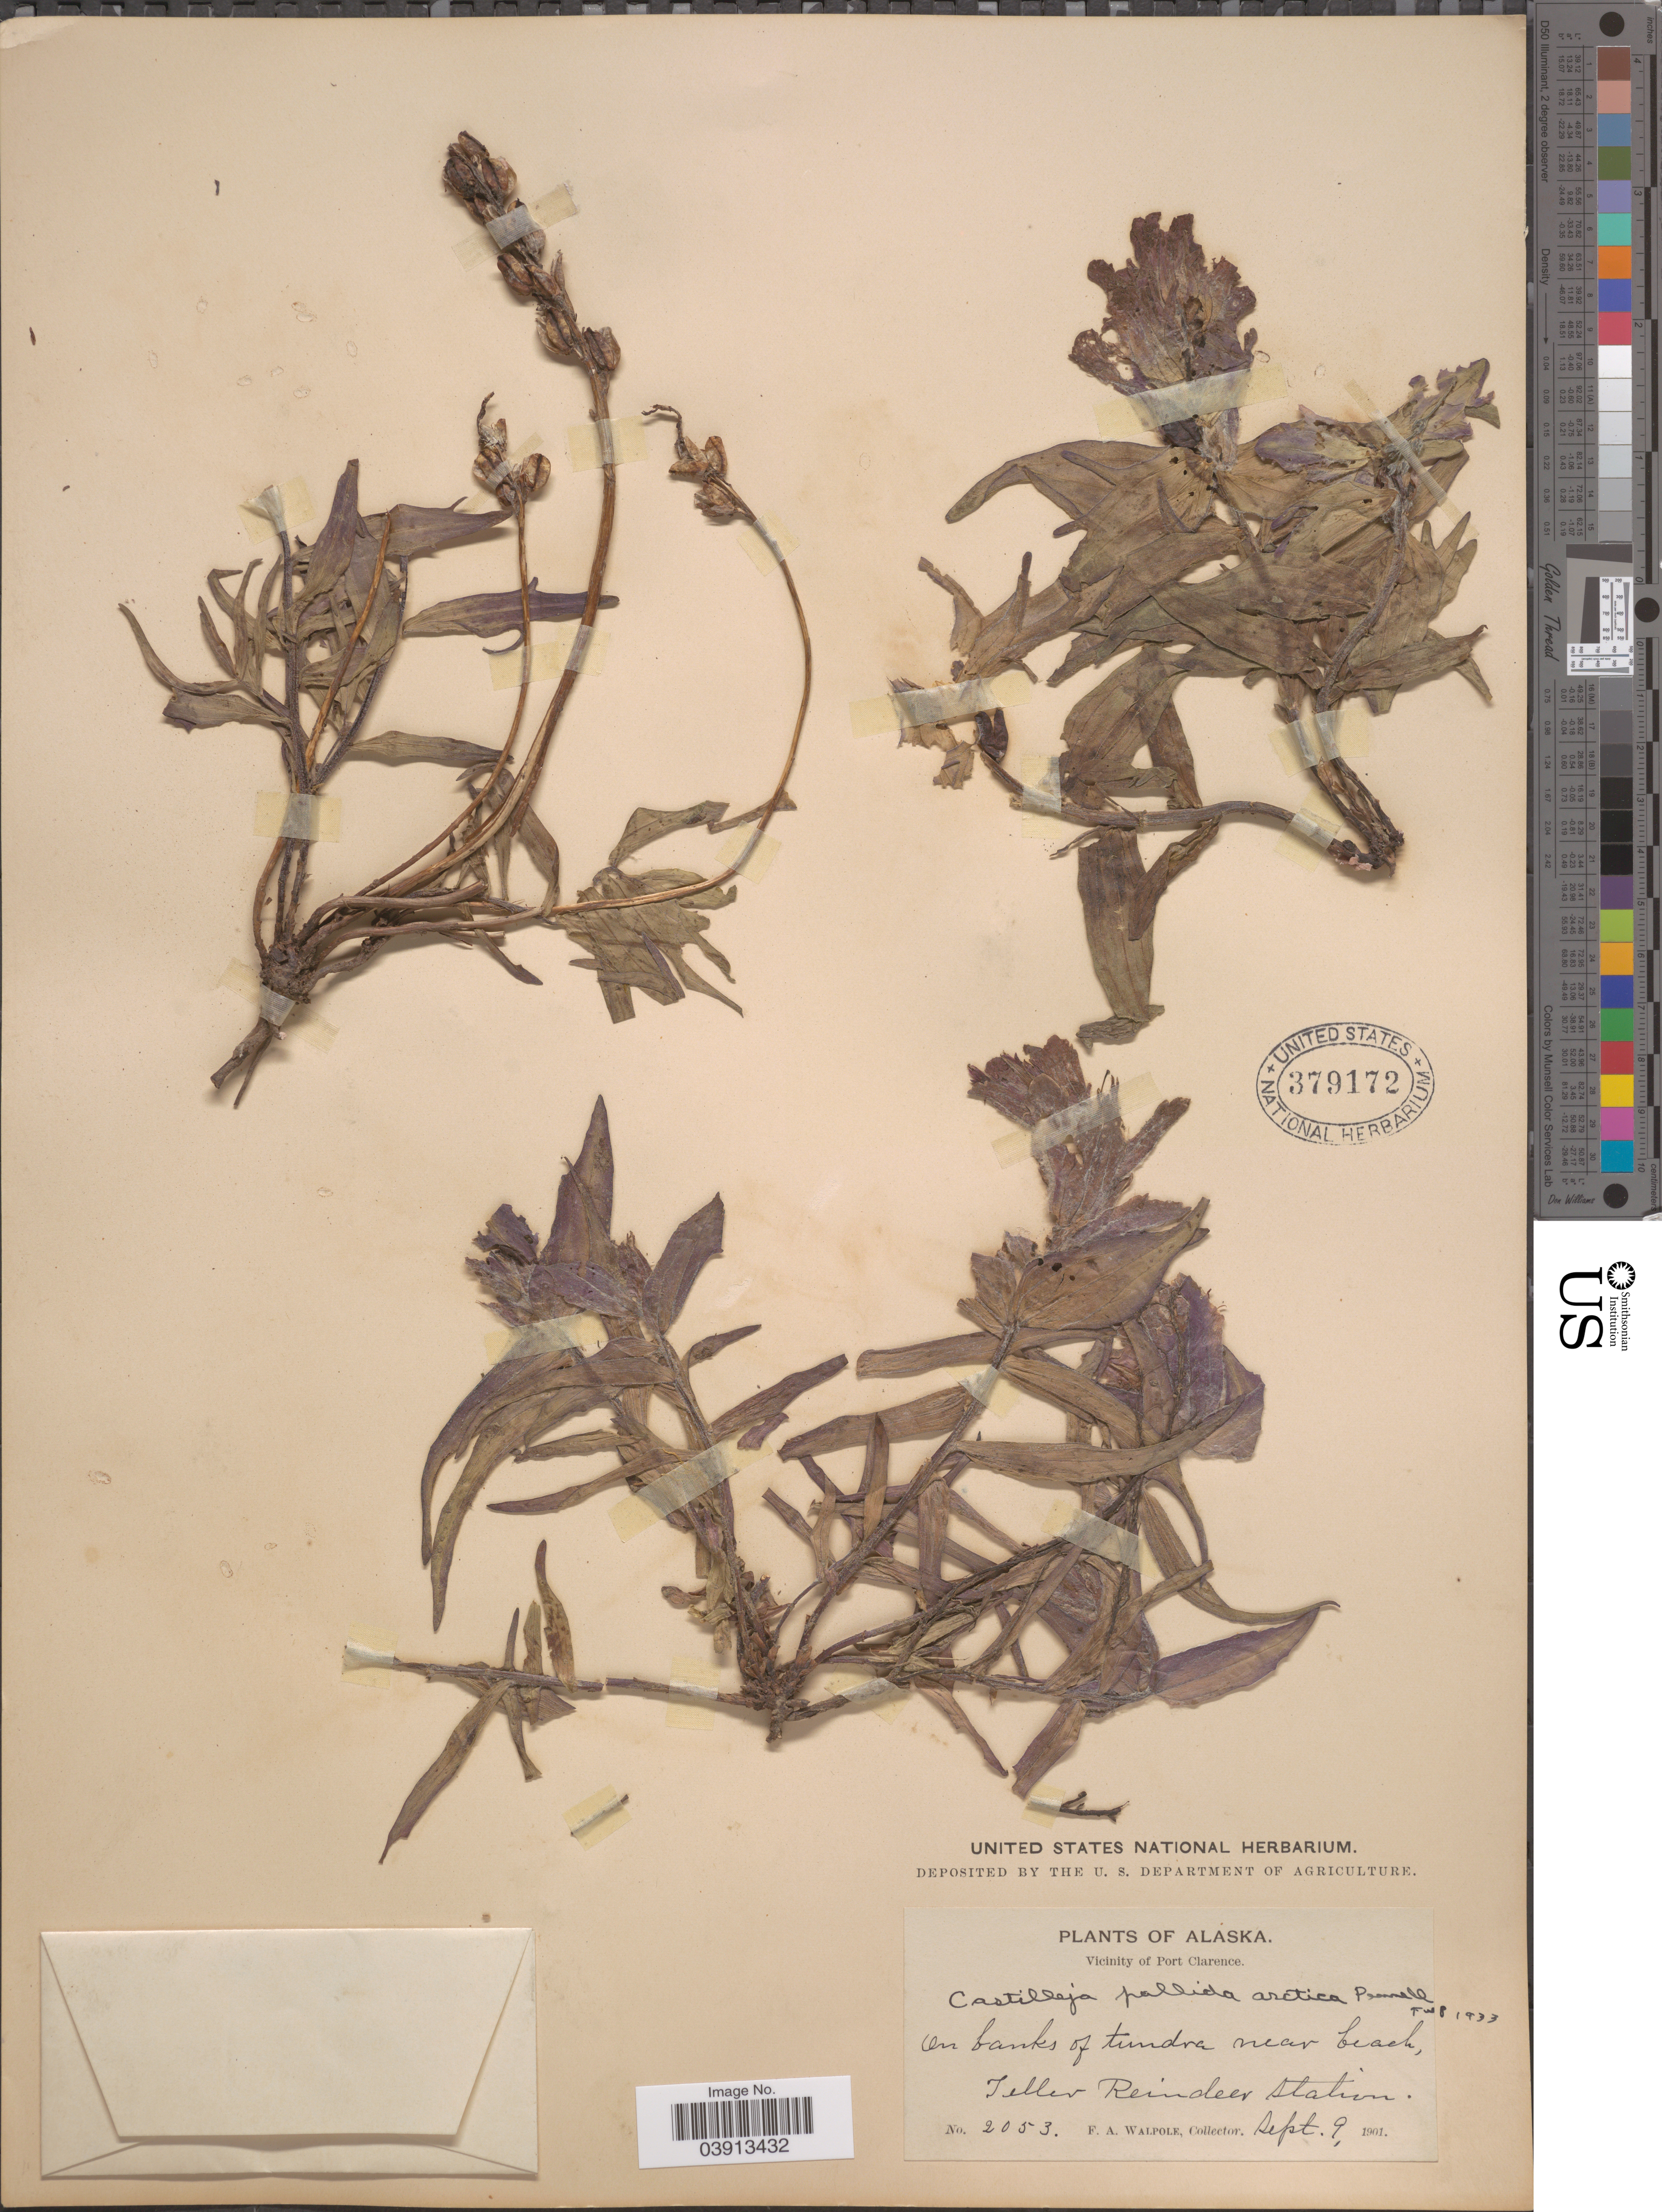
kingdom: Plantae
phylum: Tracheophyta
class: Magnoliopsida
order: Lamiales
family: Orobanchaceae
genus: Castilleja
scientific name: Castilleja pallida var. elegans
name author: (Malte) Pennell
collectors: F. Walpole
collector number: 2053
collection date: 1901-09-09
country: United States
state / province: Alaska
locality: Vicinity of Port Clarence. Near beach, Teller Reindeer Station.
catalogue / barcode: US 379172